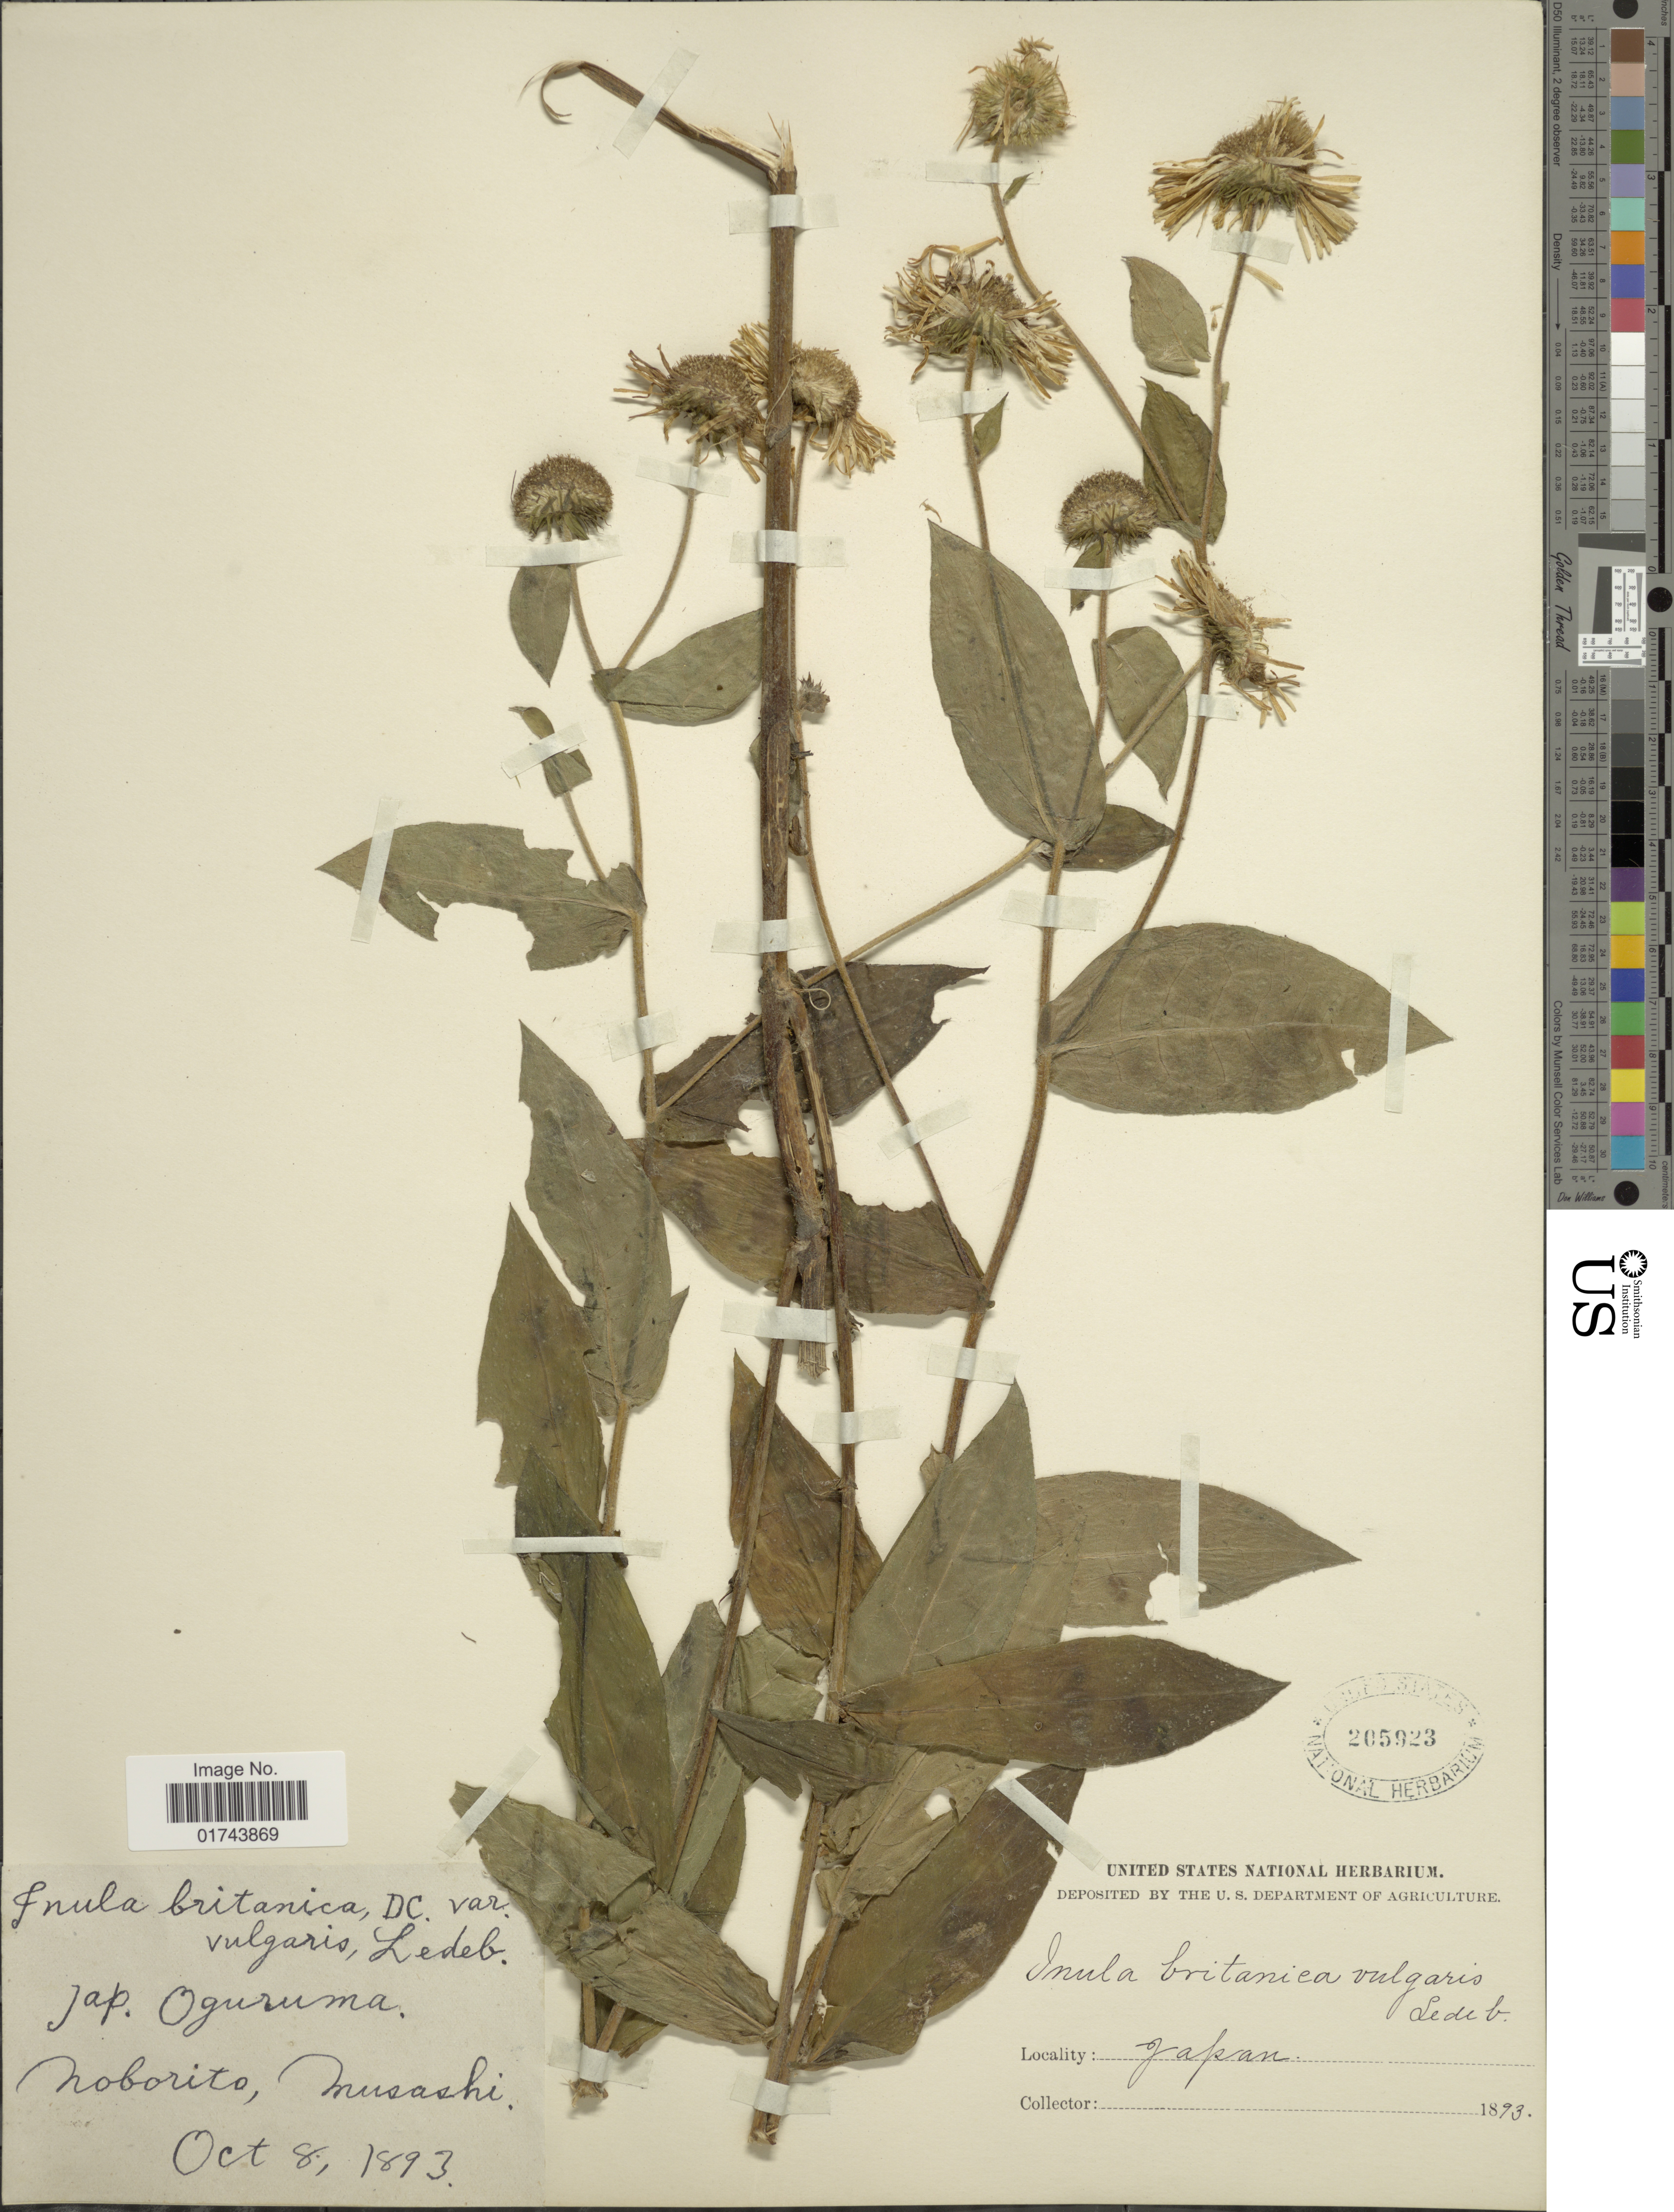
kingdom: Plantae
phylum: Tracheophyta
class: Magnoliopsida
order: Asterales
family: Asteraceae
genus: Inula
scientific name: Inula britannica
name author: L.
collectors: United States Department of Agriculture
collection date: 1893-10-05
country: Japan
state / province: Kanagawa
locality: Noborito, Musashi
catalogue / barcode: US 205923